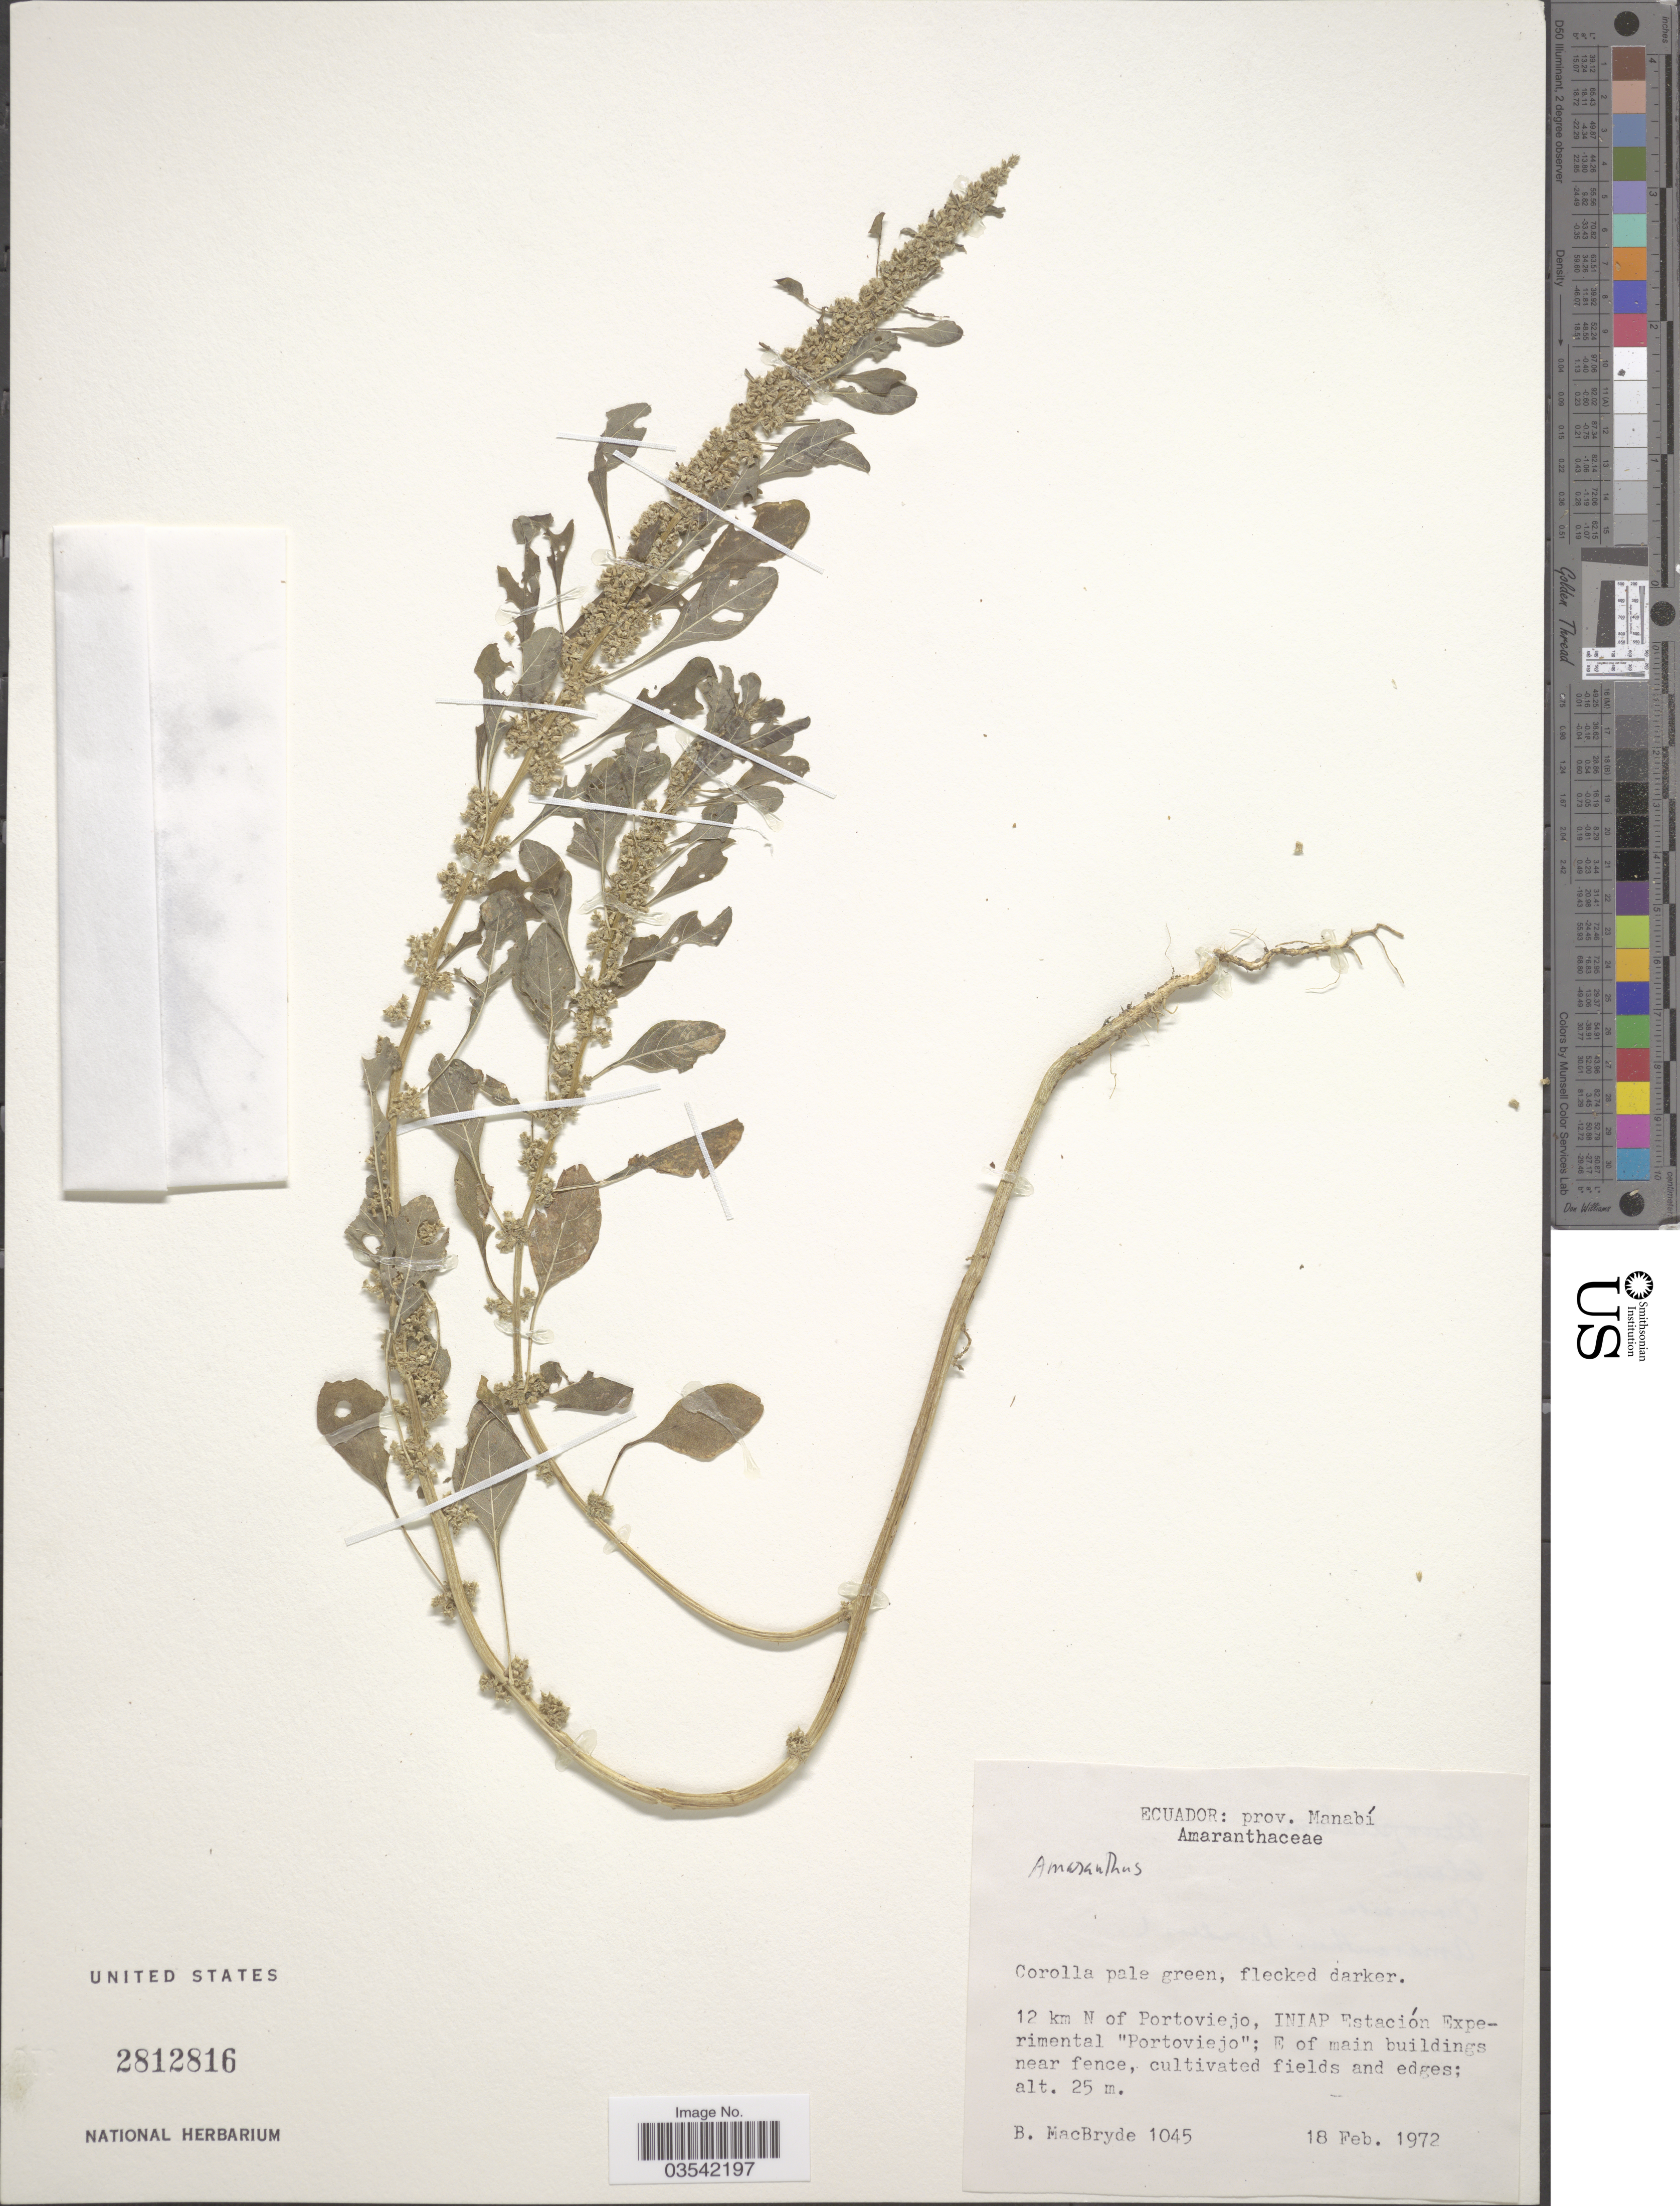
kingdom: Plantae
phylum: Tracheophyta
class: Magnoliopsida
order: Caryophyllales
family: Amaranthaceae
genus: Amaranthus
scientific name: Amaranthus sp.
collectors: B. MacBryde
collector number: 1045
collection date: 1972-02-18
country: Ecuador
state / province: Manabí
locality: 12 km N of Portoviejo, INIAP Estación Experimental "Portoviejo"; E of main buildings near fence.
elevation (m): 25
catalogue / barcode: US 2812816